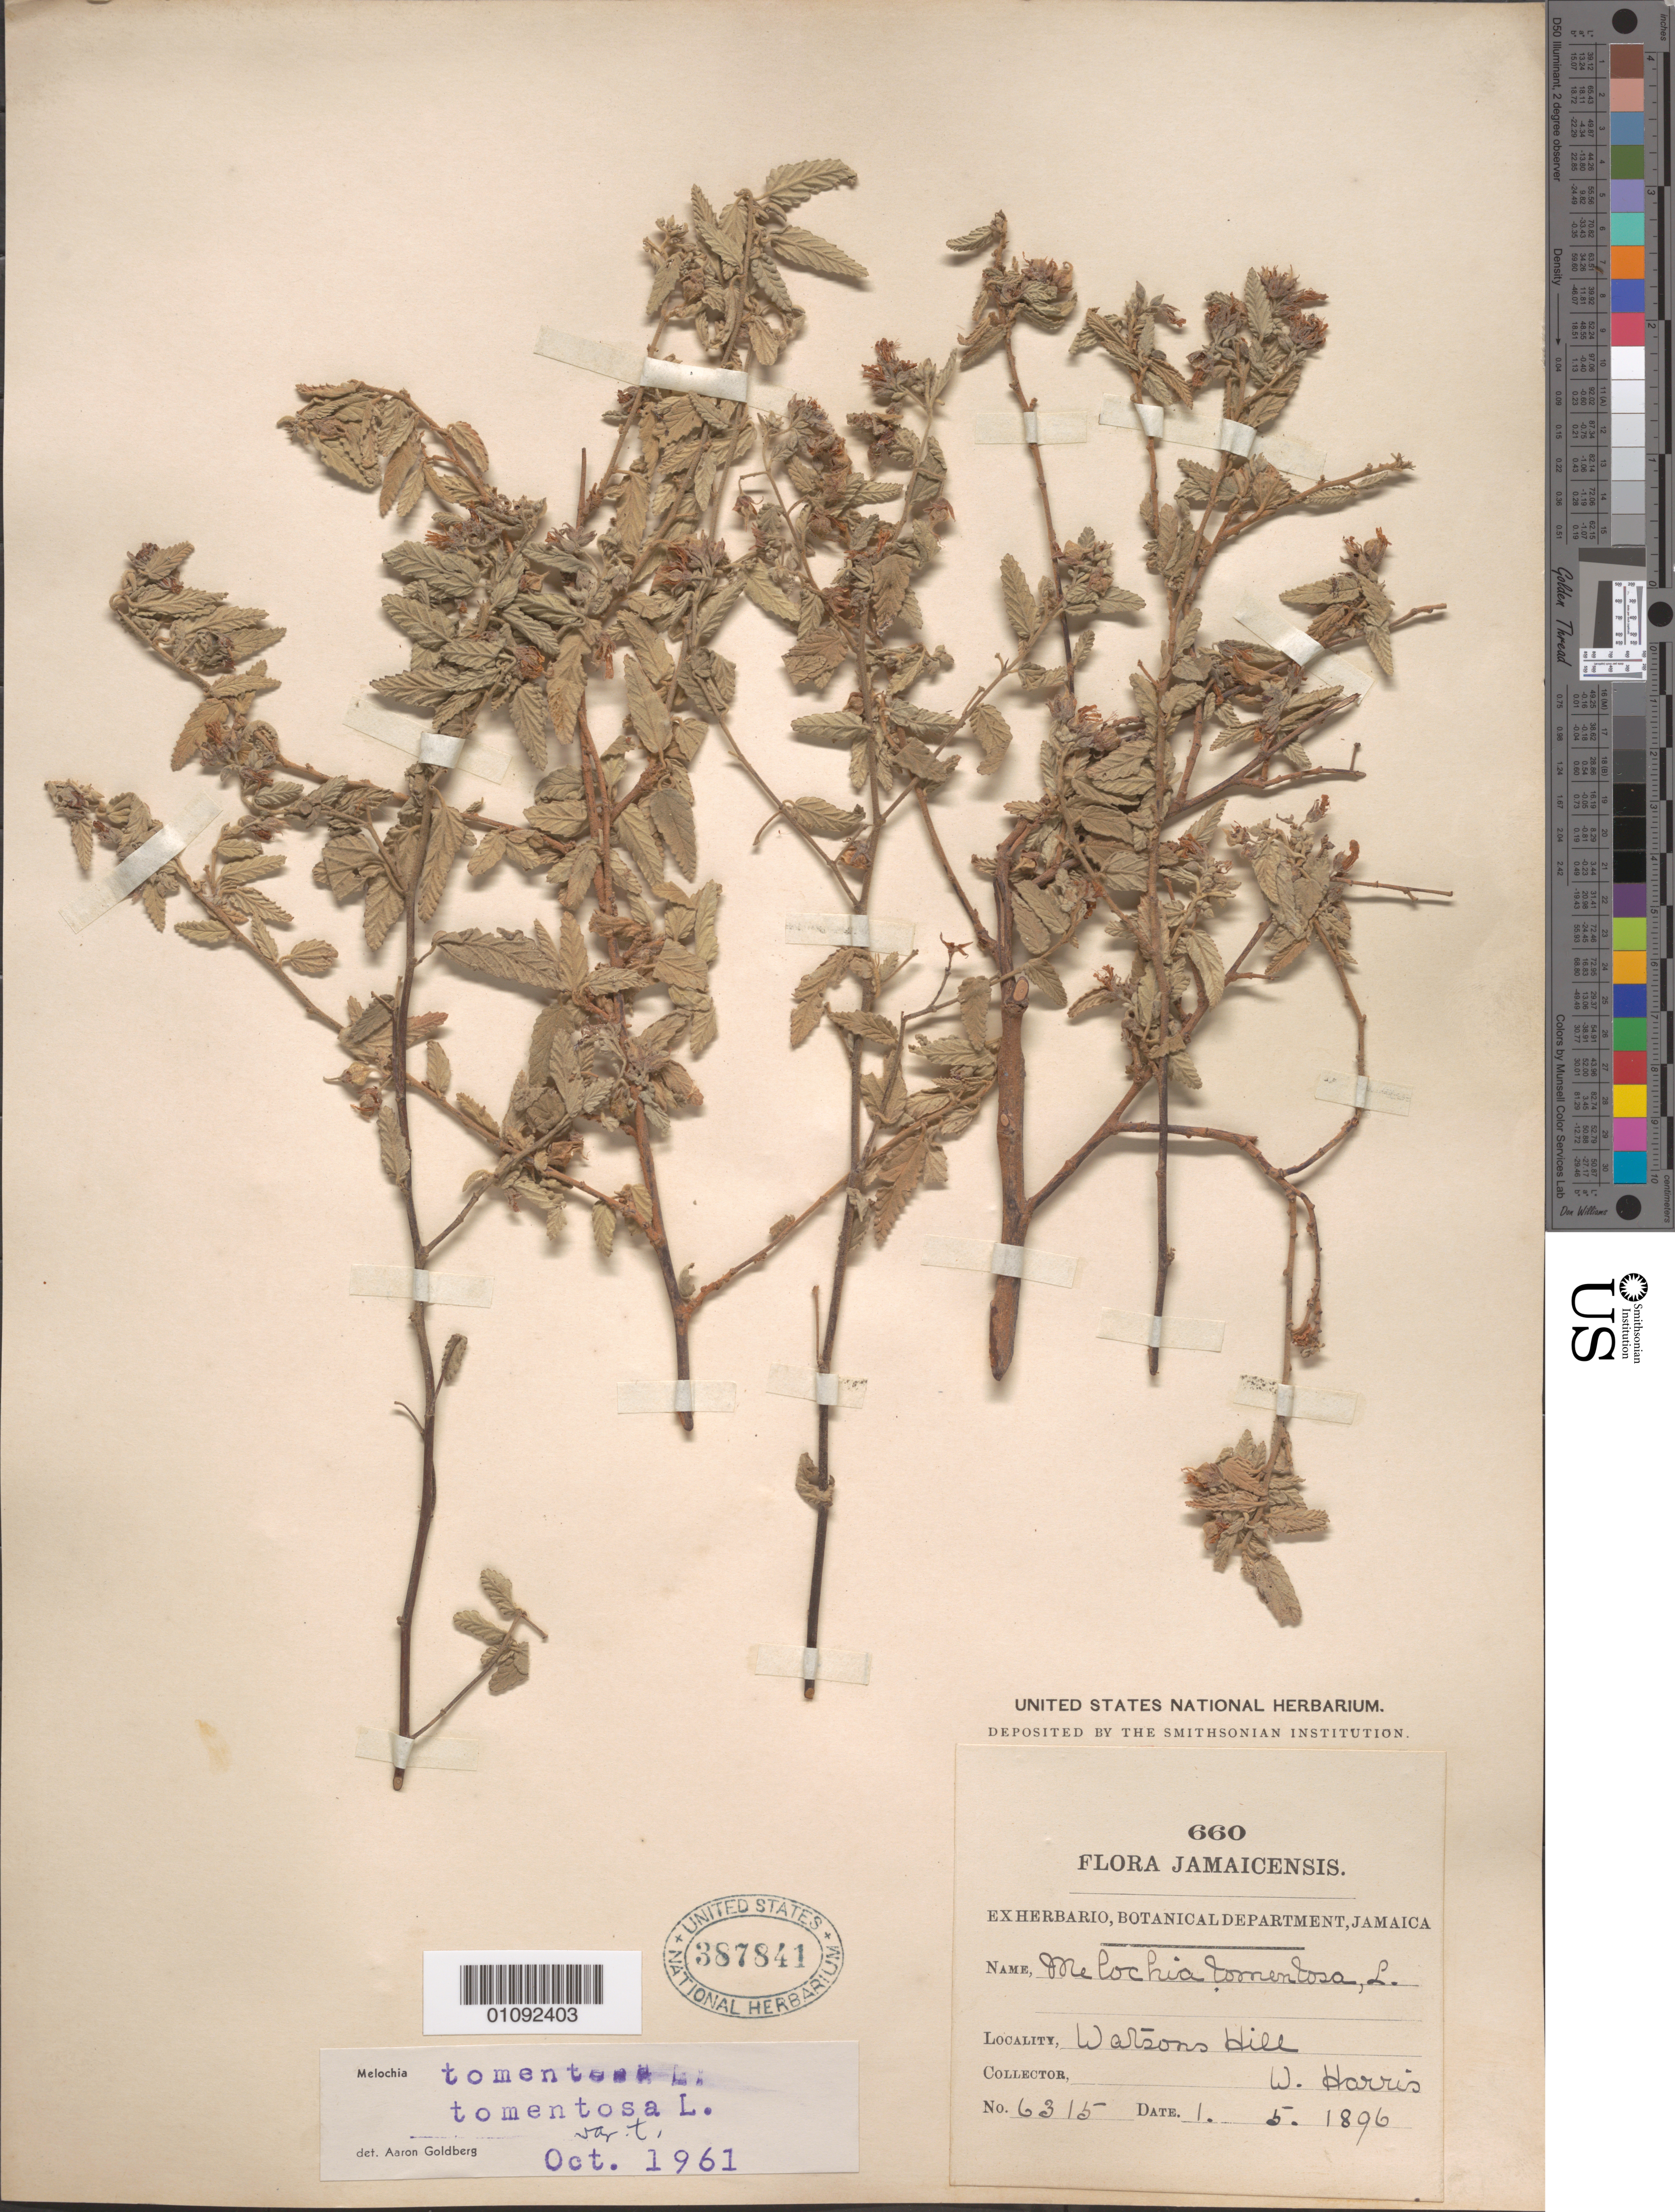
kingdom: Plantae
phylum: Tracheophyta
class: Magnoliopsida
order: Malvales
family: Malvaceae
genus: Melochia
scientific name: Melochia tomentosa var. tomentosa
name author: L.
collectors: W. Harris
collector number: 6315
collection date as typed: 05 Jan 1896 or 01 May 1896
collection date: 1896-01-05 or 1896-05-01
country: Jamaica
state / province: Manchester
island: Jamaica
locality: Watsons Hill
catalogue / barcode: US 387841